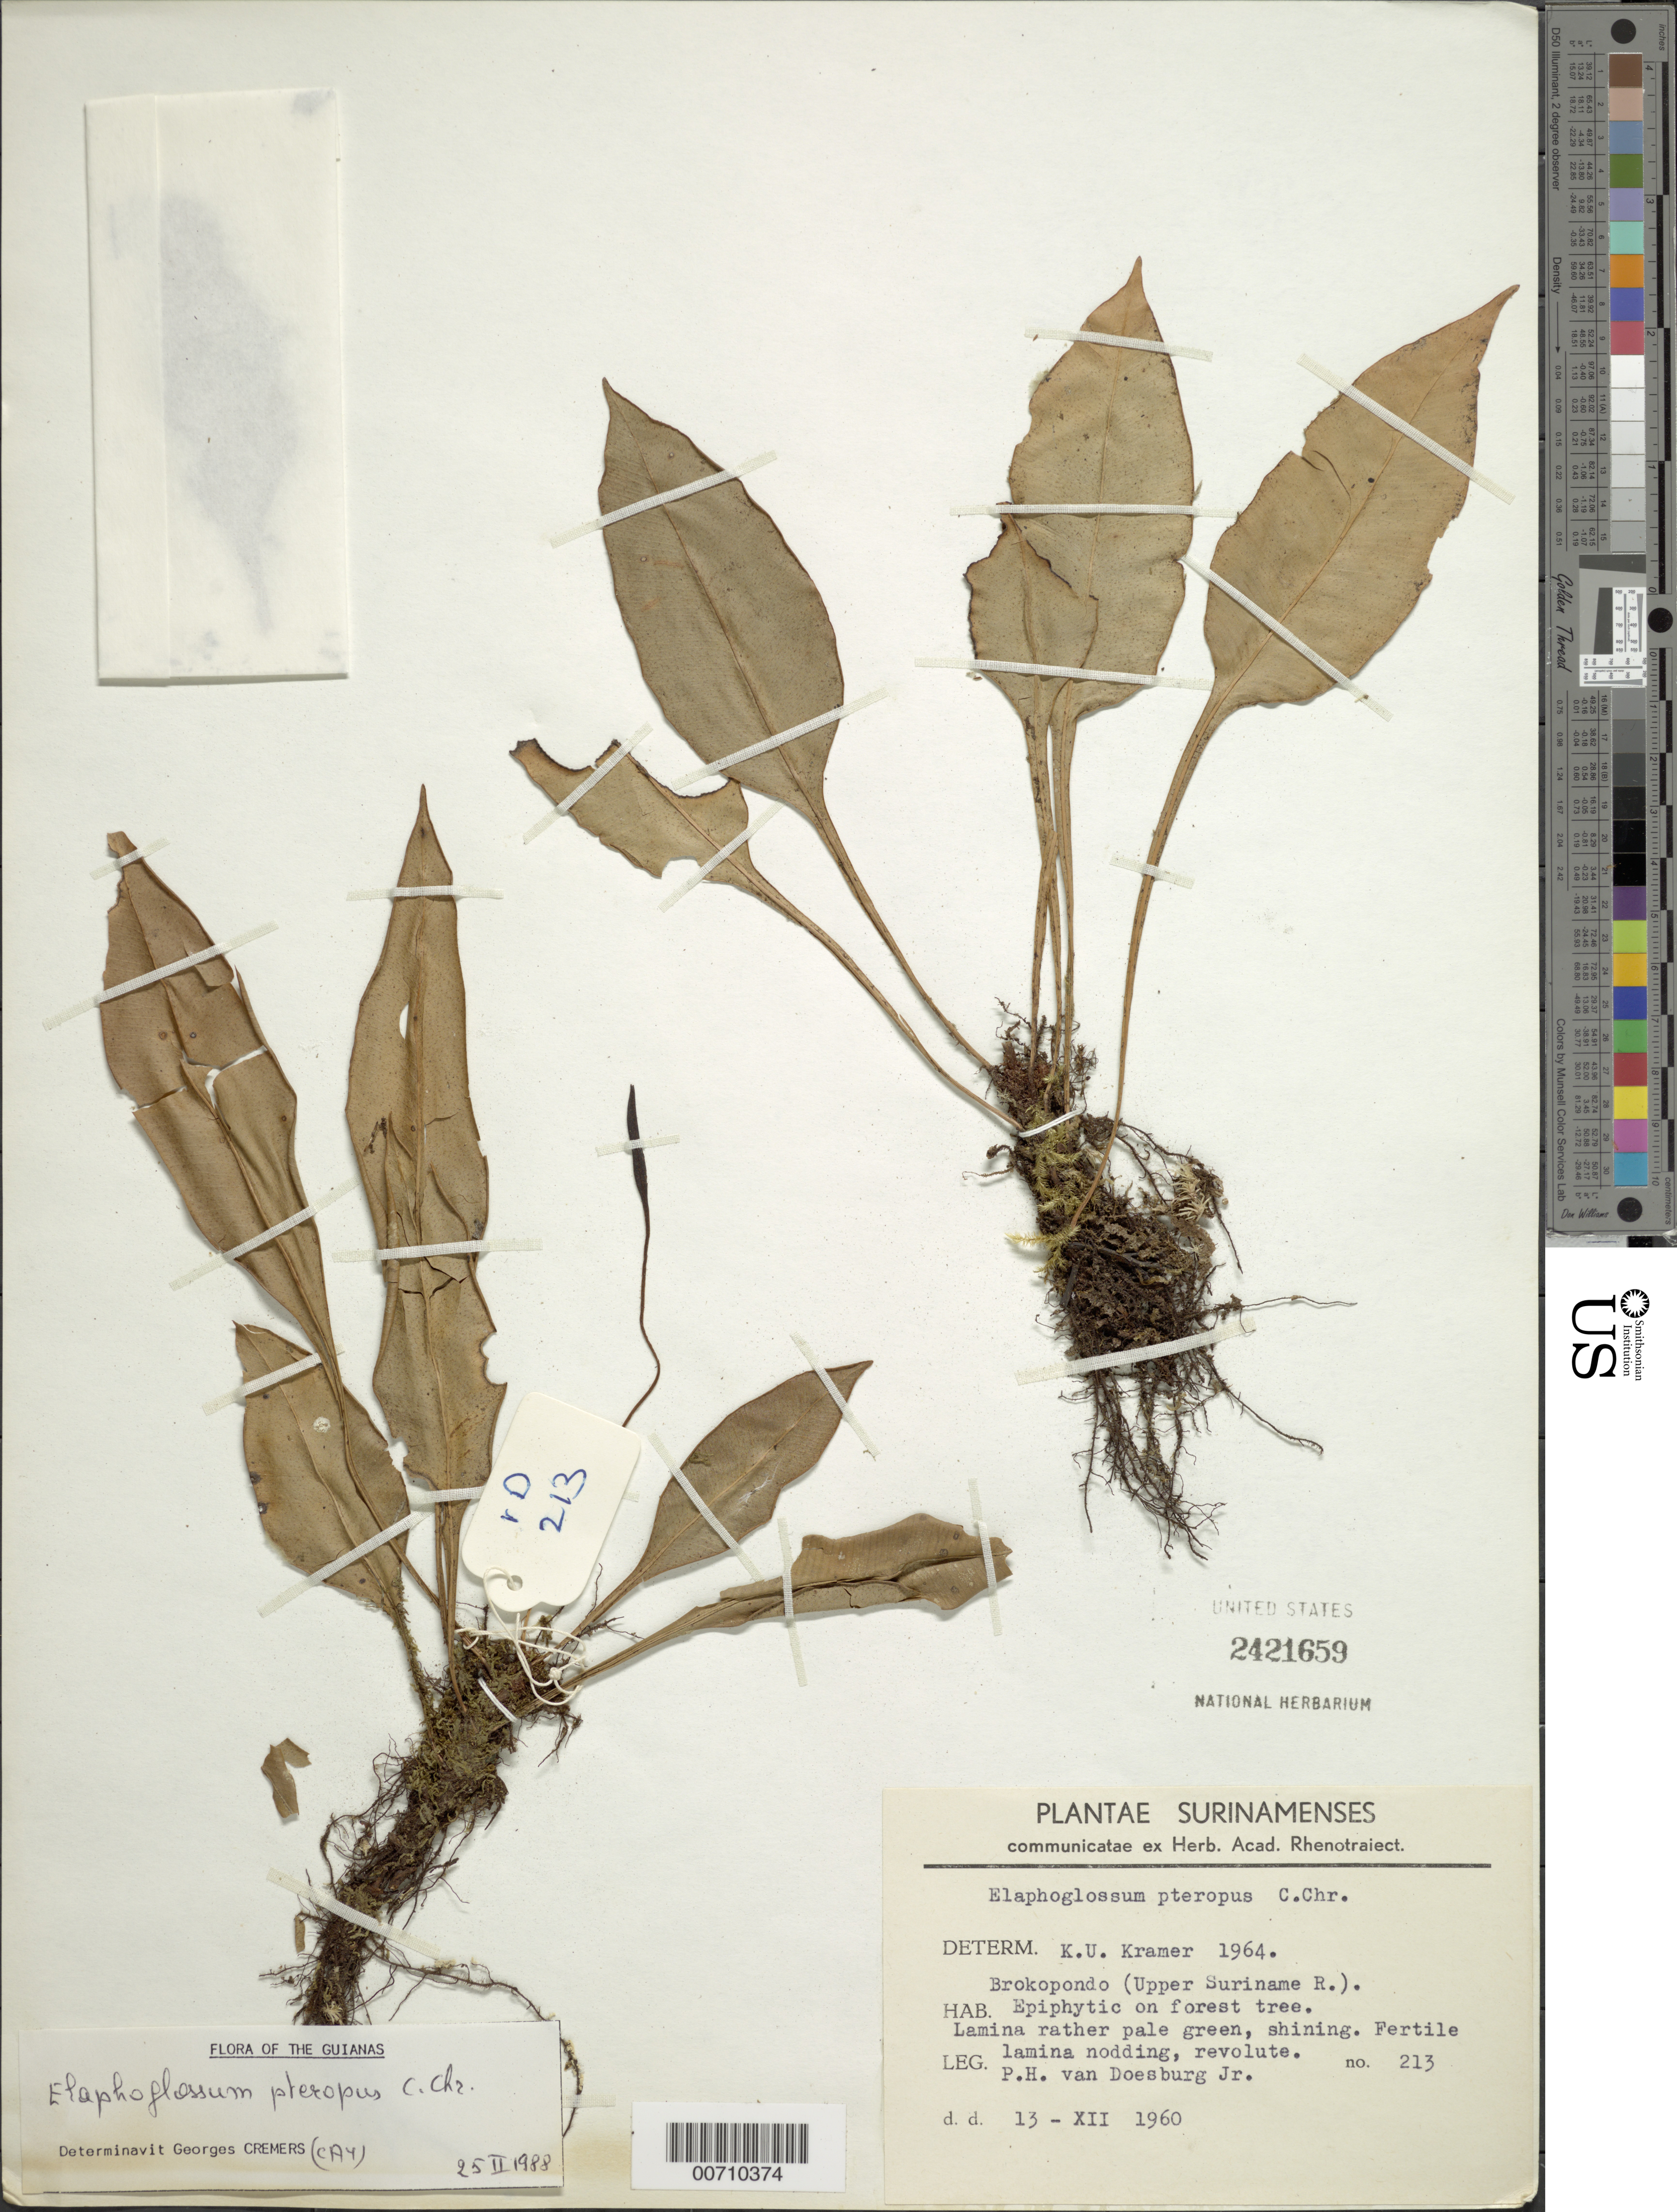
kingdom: Plantae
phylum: Tracheophyta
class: Polypodiopsida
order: Polypodiales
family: Dryopteridaceae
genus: Elaphoglossum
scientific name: Elaphoglossum pteropus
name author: C. Chr.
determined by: Cremers, Georges A.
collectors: P. Doesburg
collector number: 213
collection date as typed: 13-Jul-60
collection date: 1960-07-13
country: Suriname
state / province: Brokopondo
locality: Brokopondo (Upper Suriname R.)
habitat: On forest tree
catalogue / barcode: US 2421659